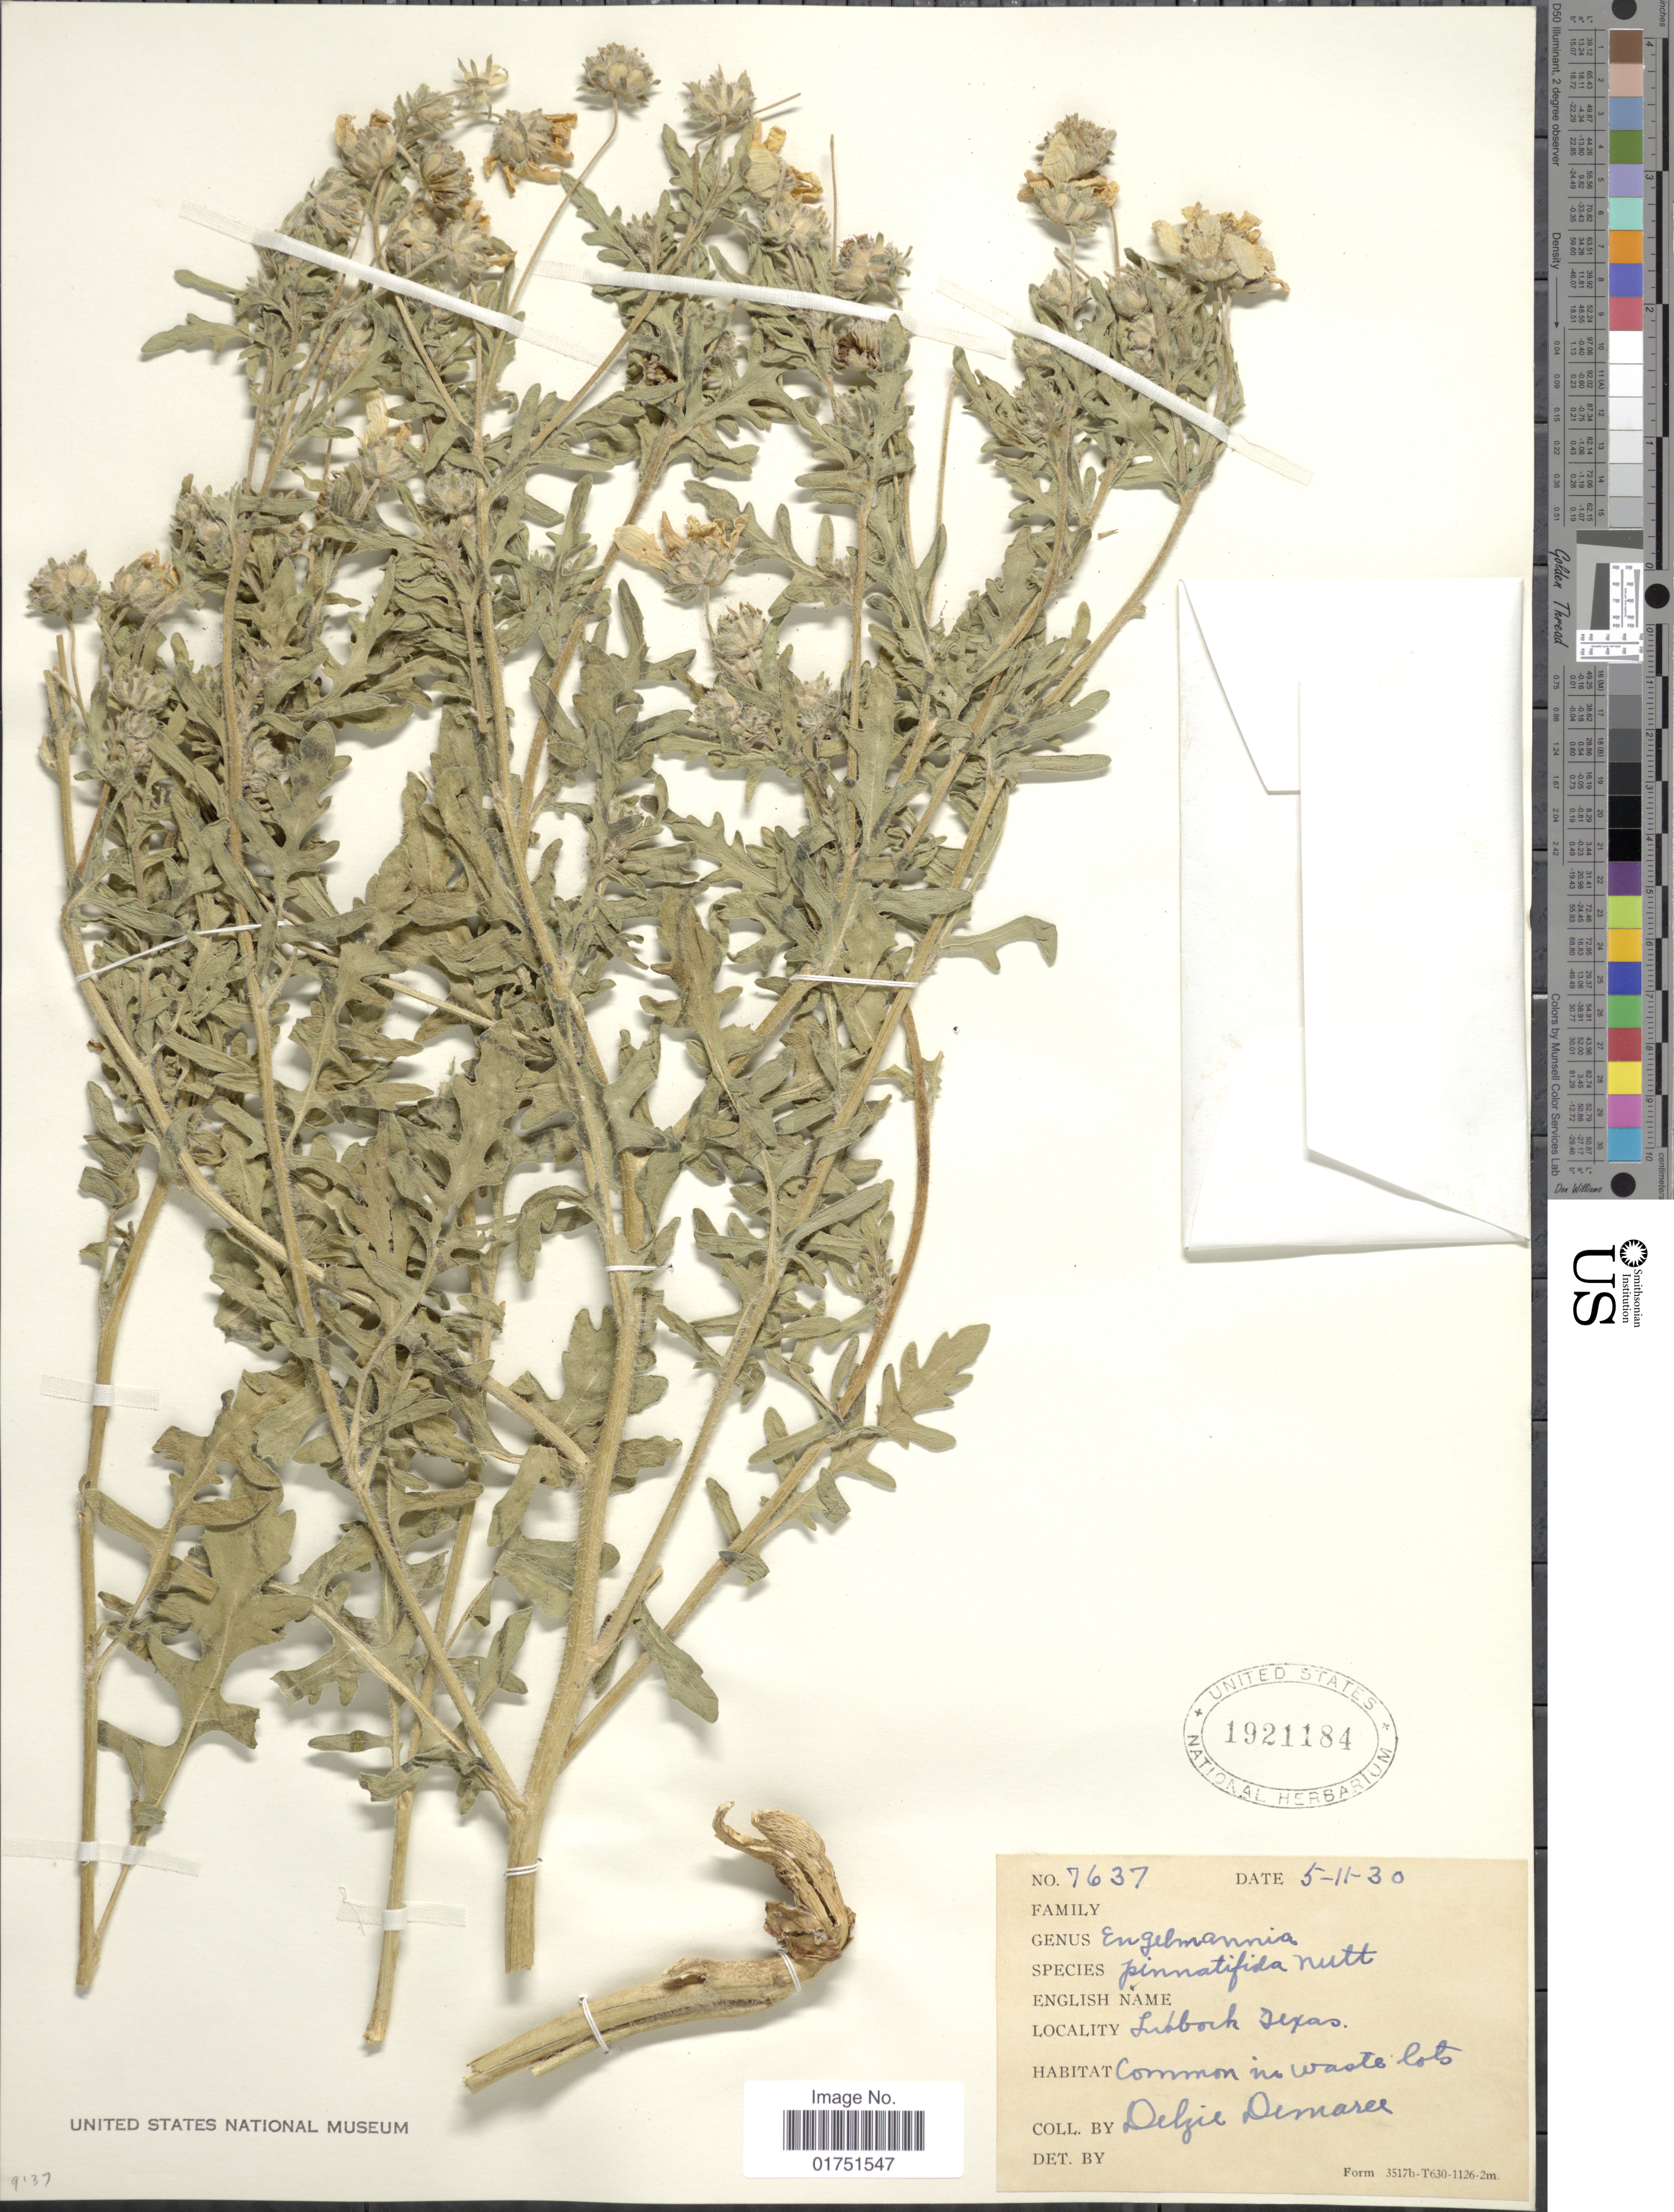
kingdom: Plantae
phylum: Tracheophyta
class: Magnoliopsida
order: Asterales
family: Asteraceae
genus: Engelmannia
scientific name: Engelmannia pinnatifida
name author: Torr. & A. Gray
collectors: D. Demaree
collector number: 7637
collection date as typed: Transcribed d/m/y: 11/5/30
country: United States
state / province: Texas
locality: Lubbock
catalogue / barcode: US 1921184